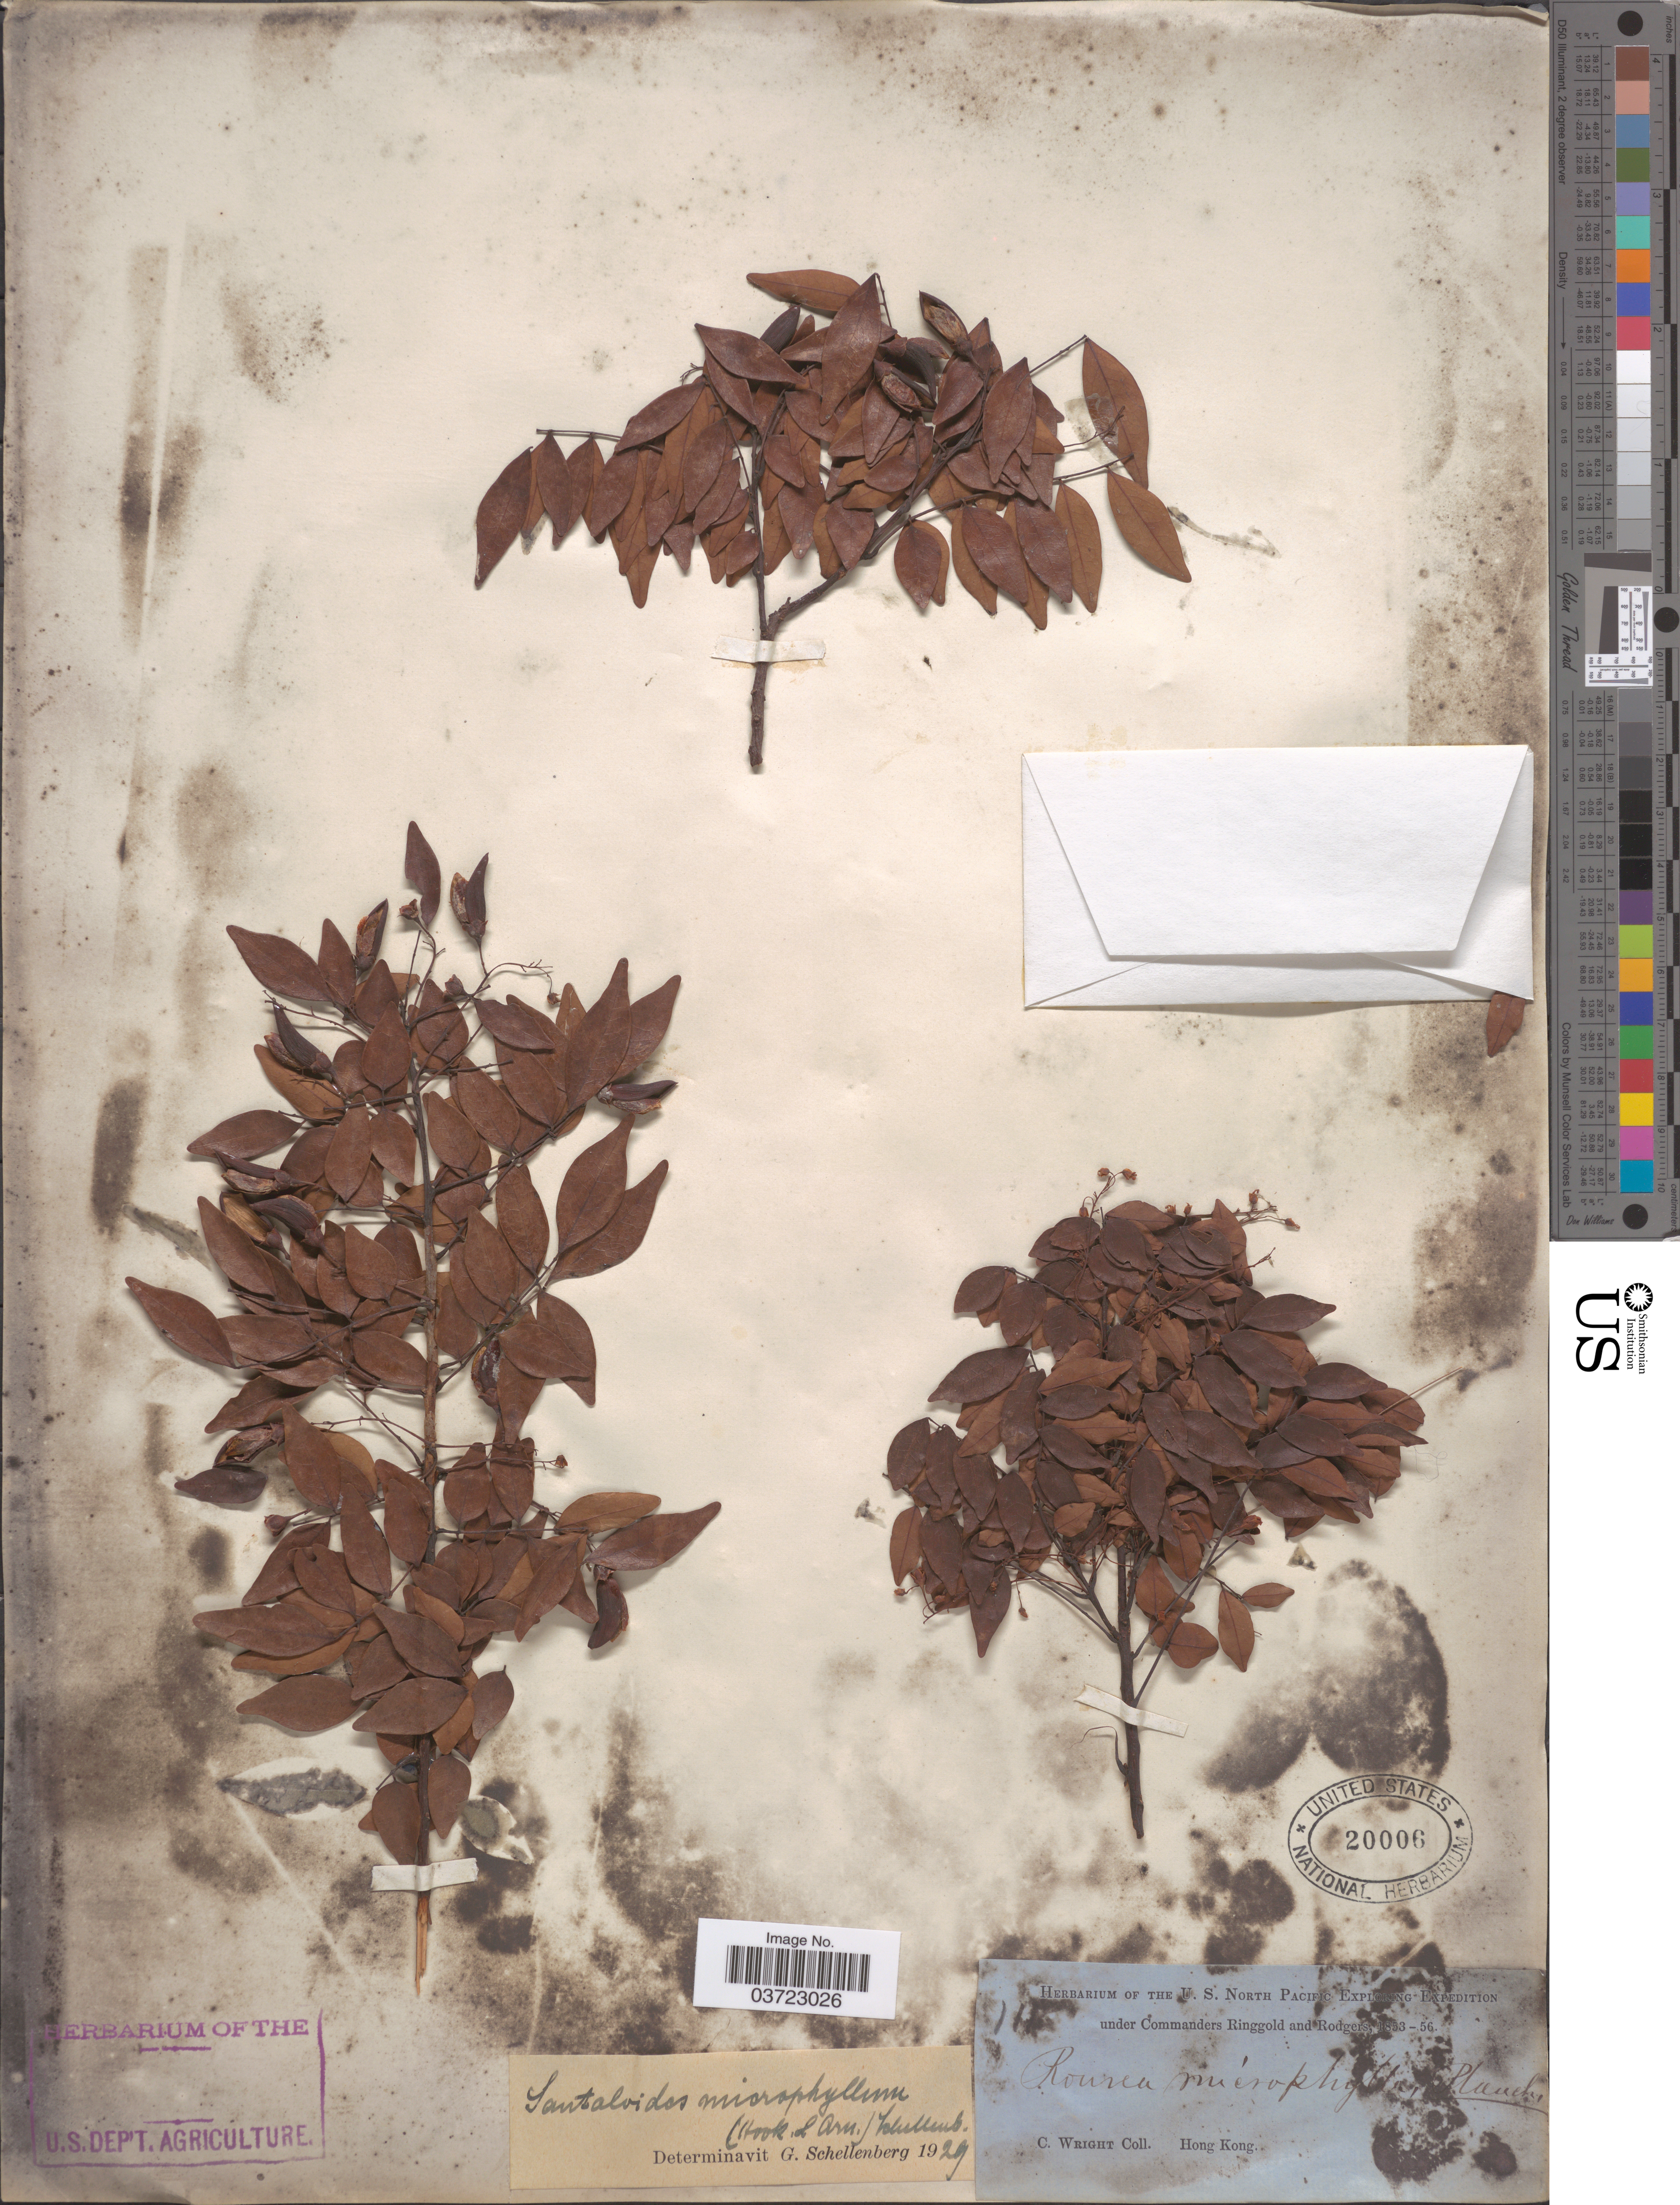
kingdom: Plantae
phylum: Tracheophyta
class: Magnoliopsida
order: Oxalidales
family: Connaraceae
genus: Rourea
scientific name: Rourea microphylla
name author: (Hook. & Arn.) Planch.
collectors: C. Wright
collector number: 111*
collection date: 1853/1856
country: China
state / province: Hong Kong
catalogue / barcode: US 20006